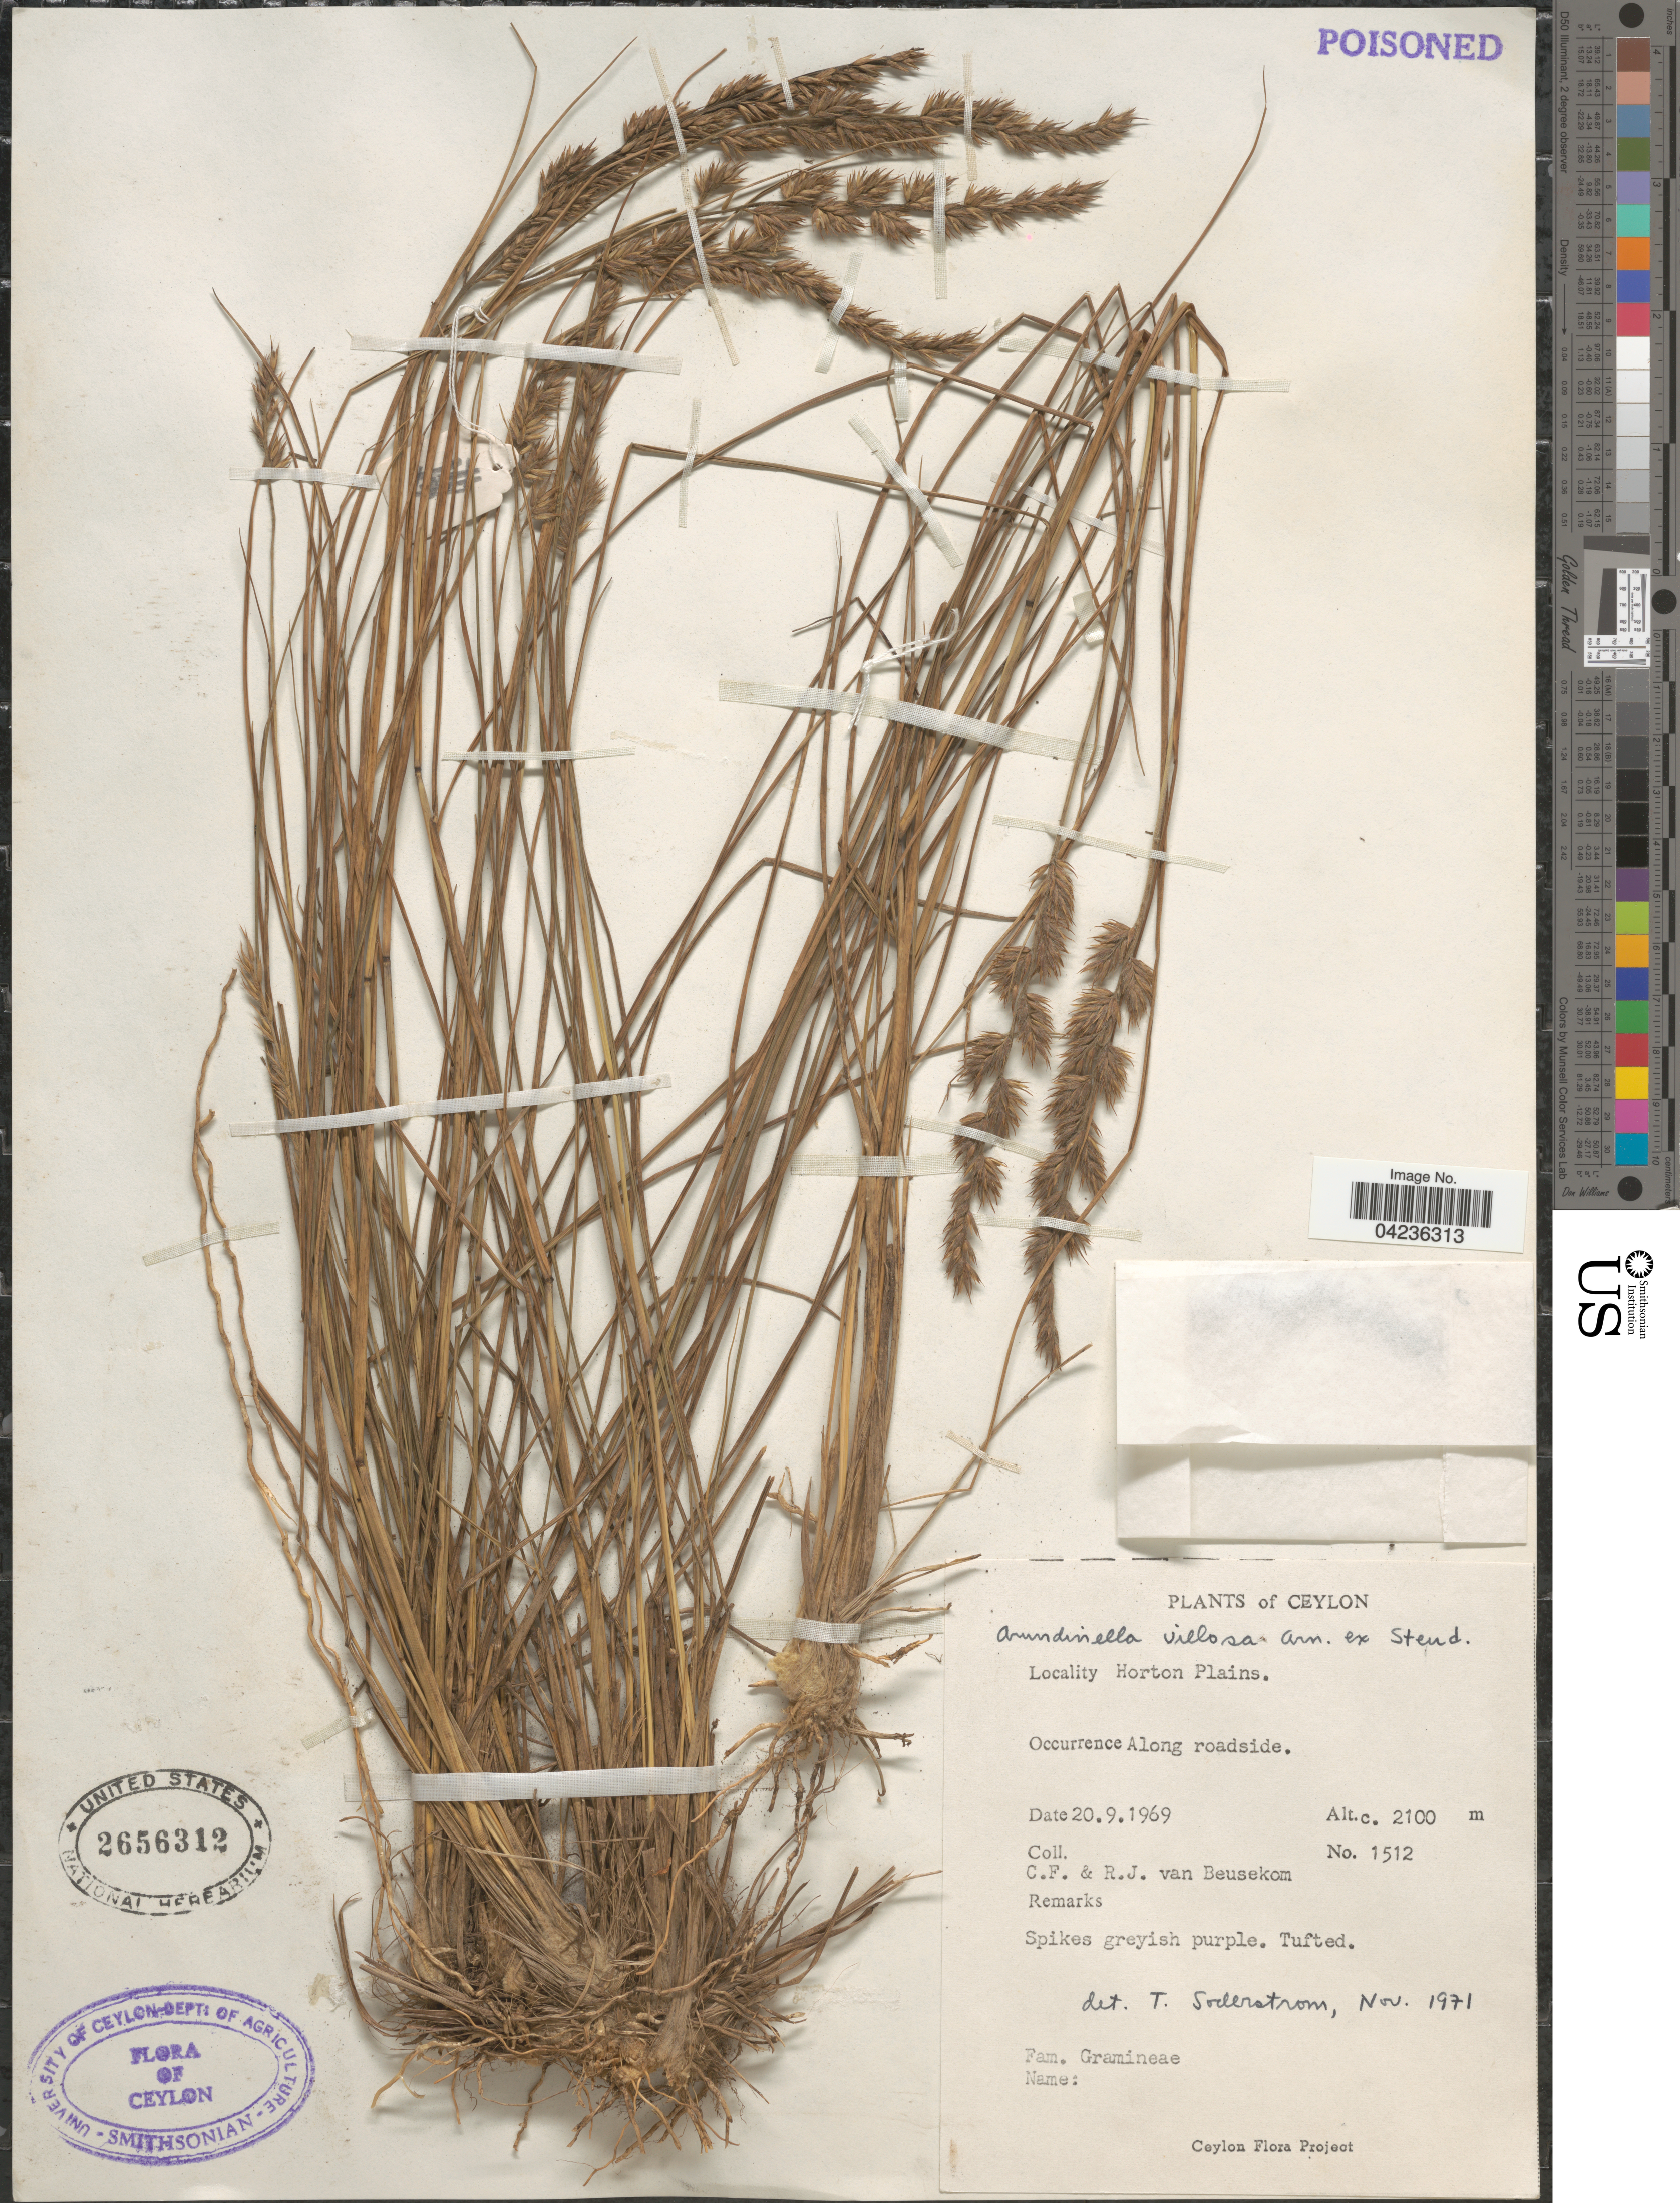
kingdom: Plantae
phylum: Tracheophyta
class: Liliopsida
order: Poales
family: Poaceae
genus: Arundinella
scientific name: Arundinella villosa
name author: Arn. ex Steud.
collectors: C. F. Beusekom & R. Van Beusekom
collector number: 1512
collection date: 1969-09-20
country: Sri Lanka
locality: Ceylon. Horton Plains. Along roadside.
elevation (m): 2100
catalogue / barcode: US 2656312